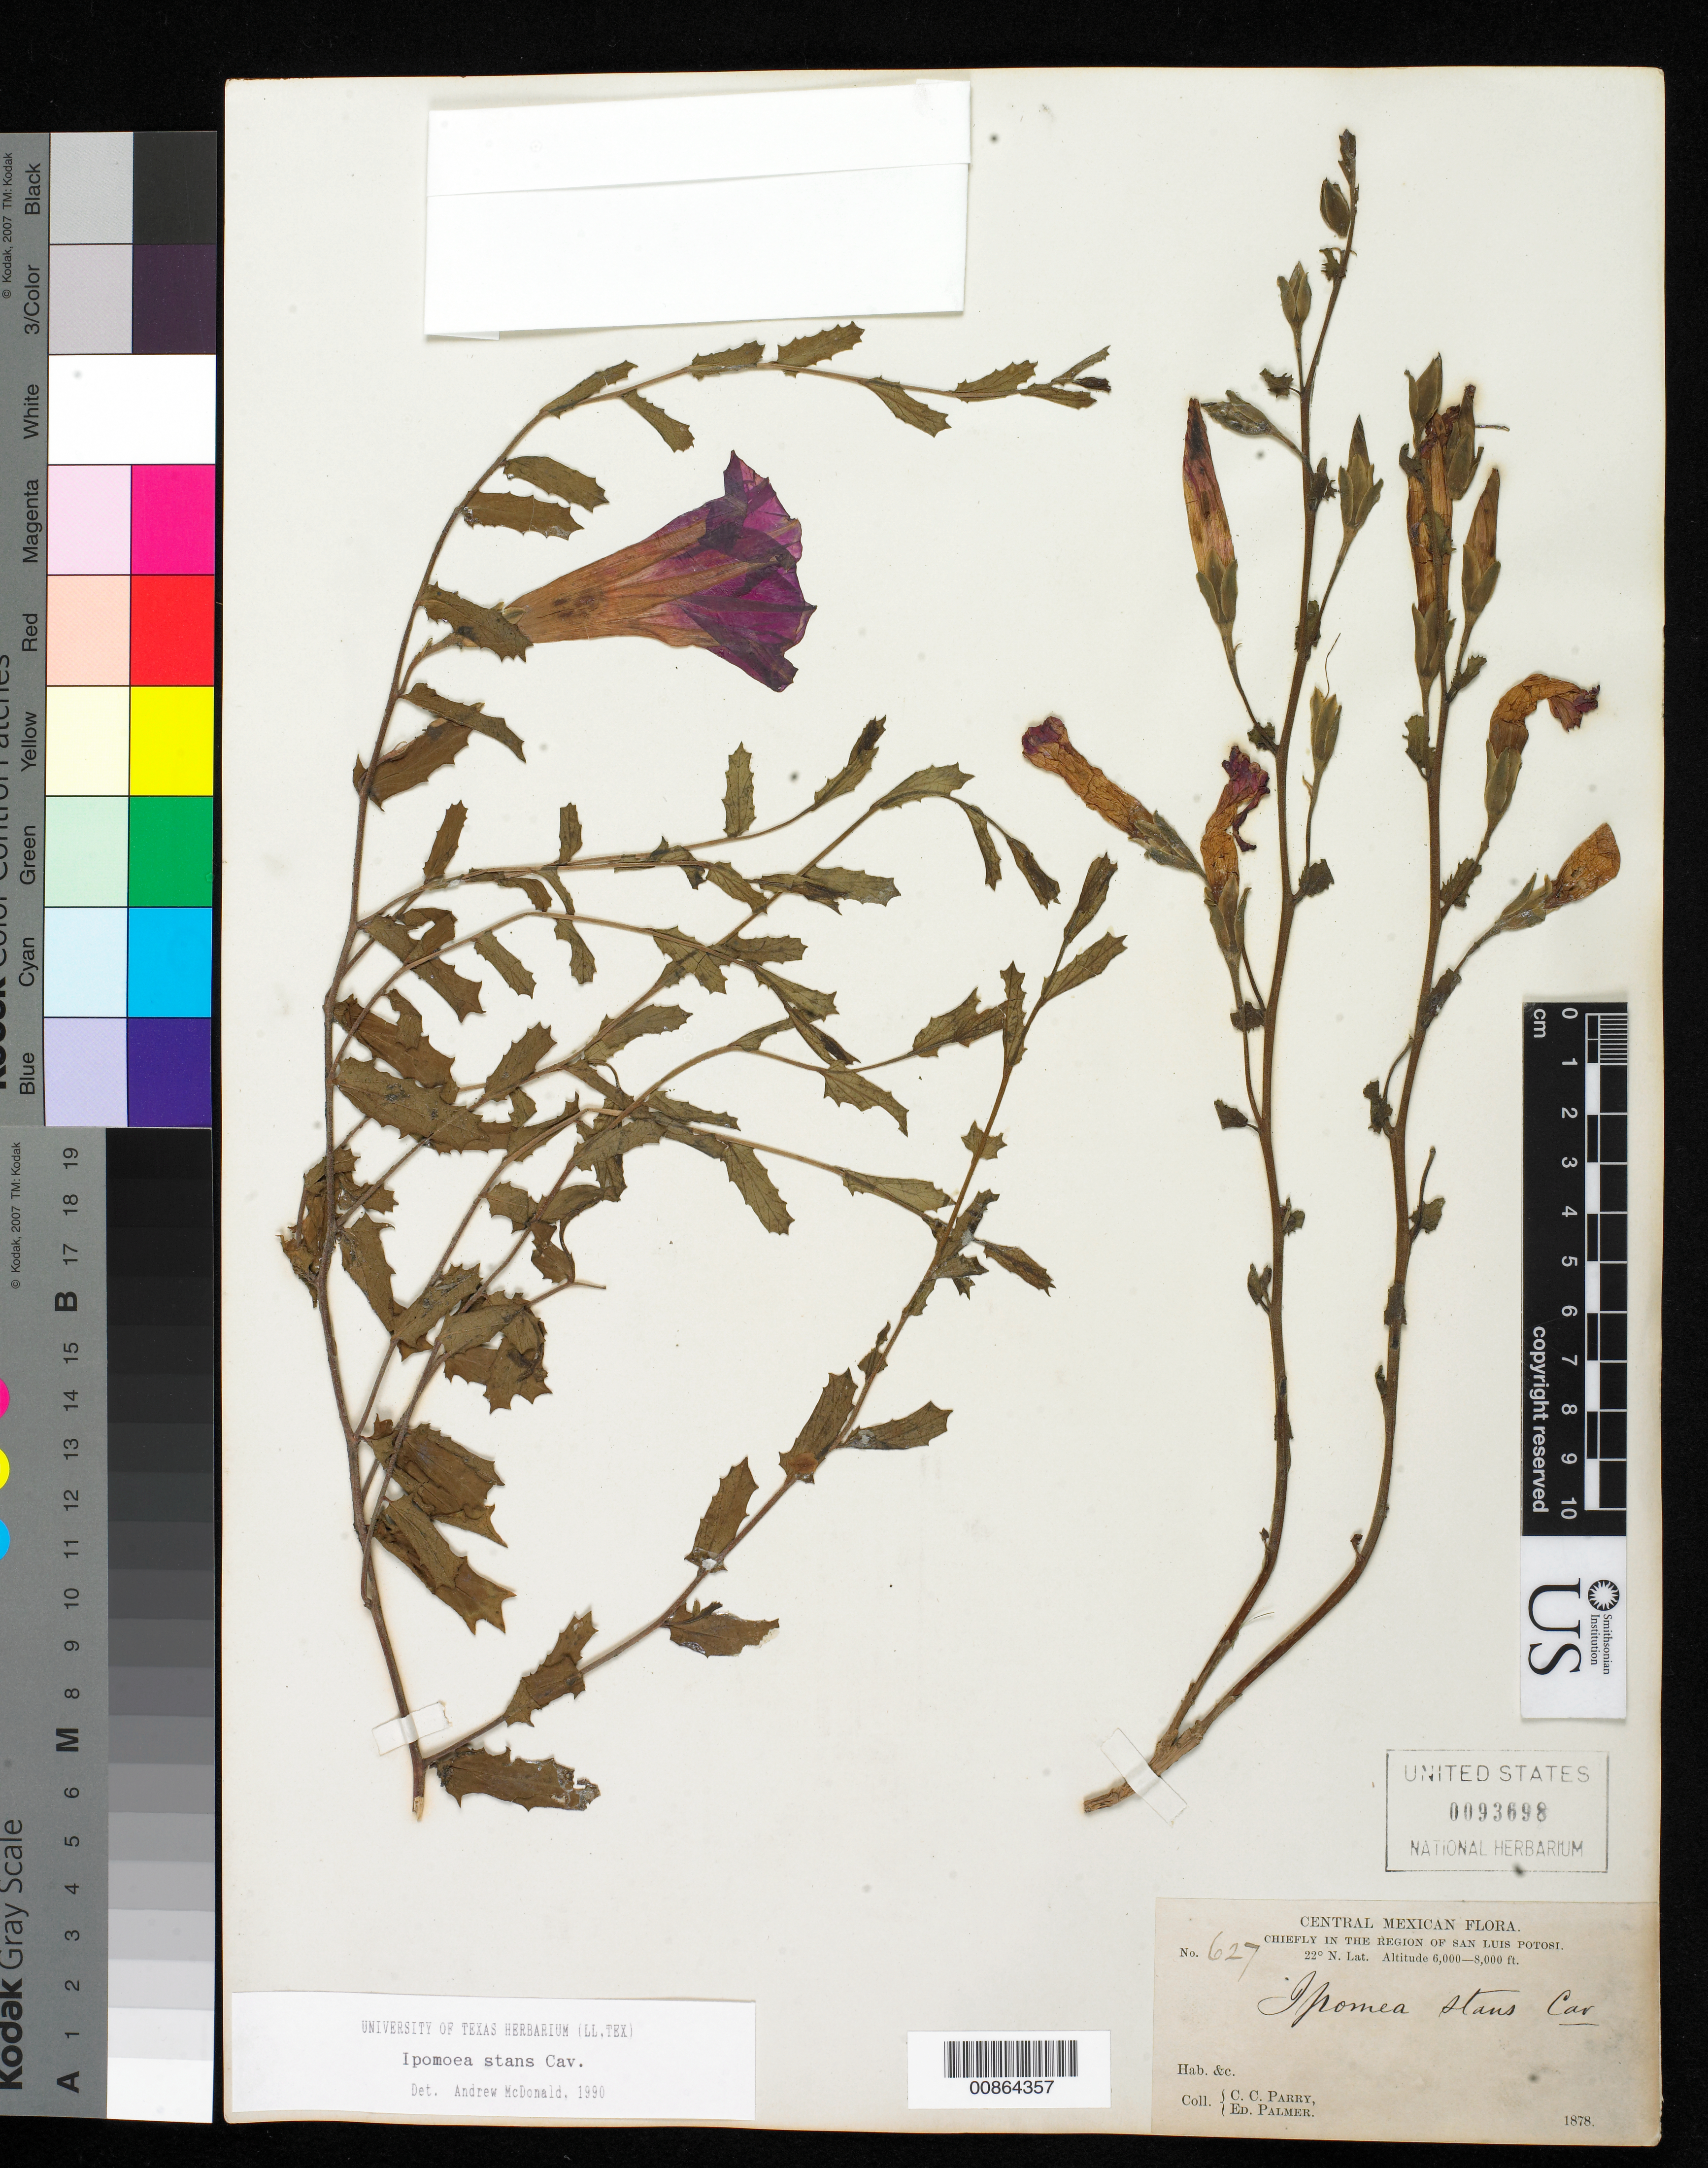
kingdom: Plantae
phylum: Tracheophyta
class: Magnoliopsida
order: Solanales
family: Convolvulaceae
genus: Ipomoea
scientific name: Ipomoea stans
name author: Cav.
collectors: C. C. Parry & E. Palmer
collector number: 627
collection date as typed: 1878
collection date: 1878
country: Mexico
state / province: San Luis Potosí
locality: Chiefly in the region of San Luis Potosí.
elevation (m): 1829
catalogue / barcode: US 93698